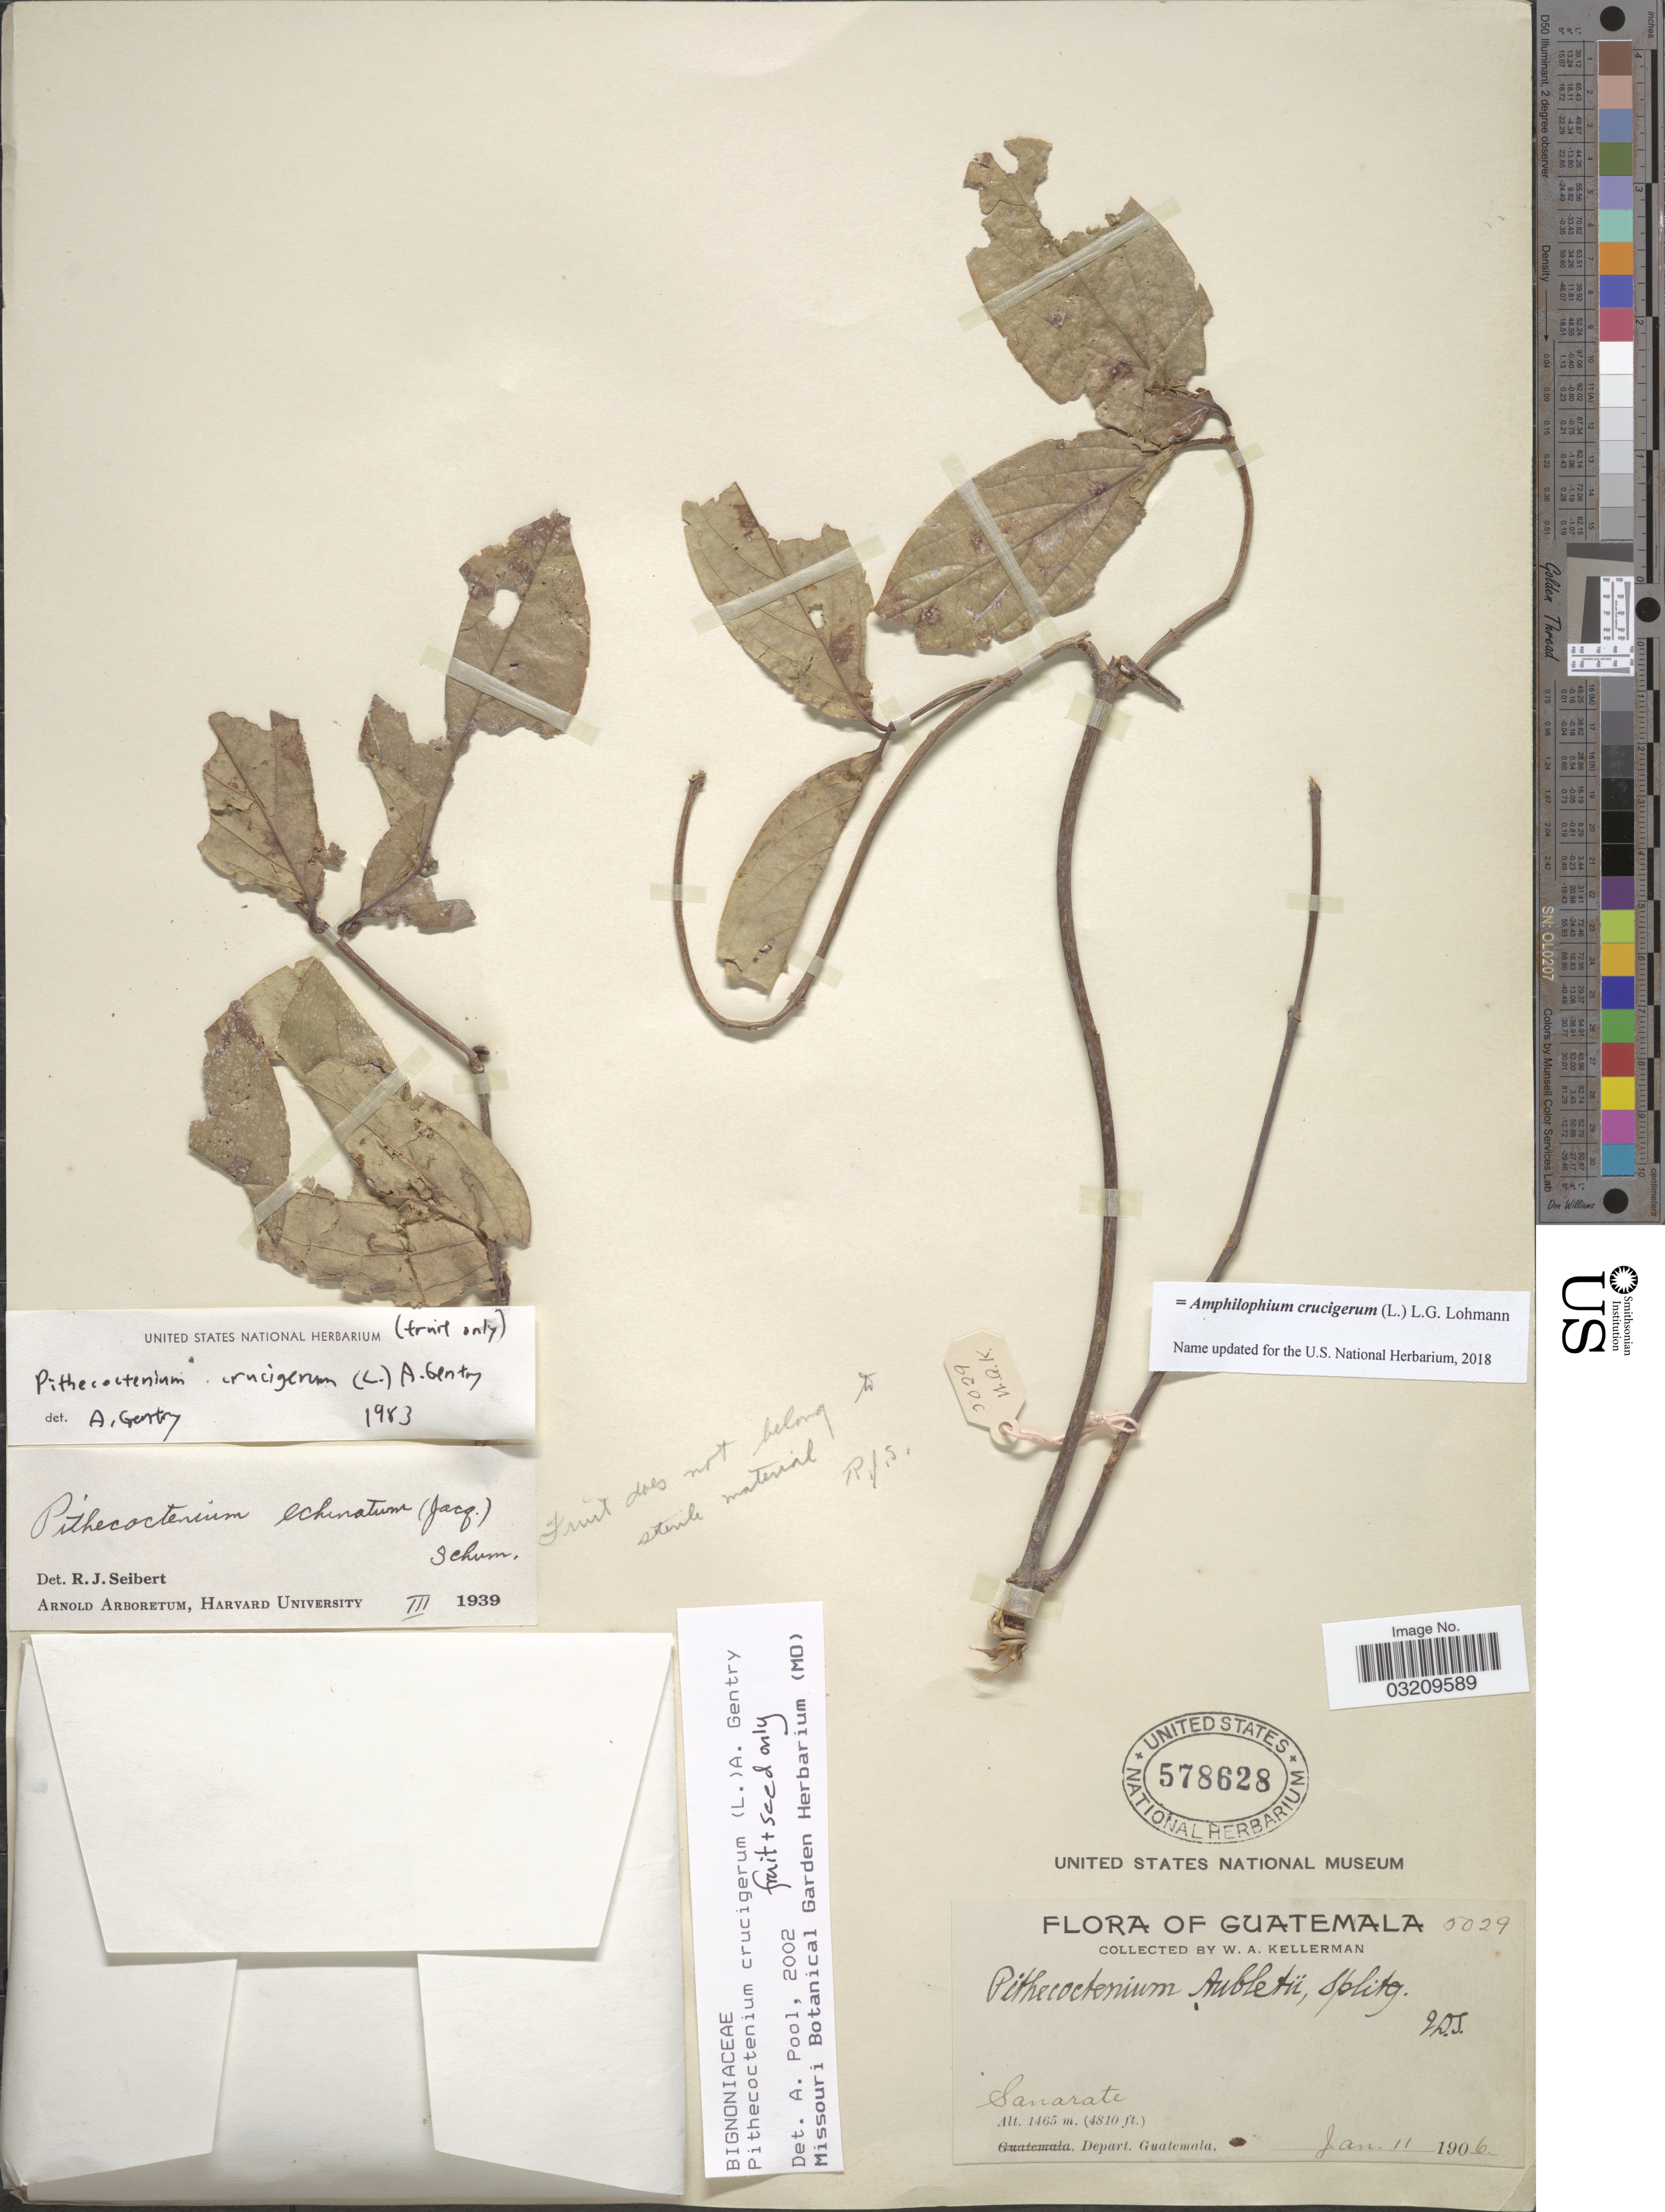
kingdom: Plantae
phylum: Tracheophyta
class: Magnoliopsida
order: Lamiales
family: Bignoniaceae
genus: Amphilophium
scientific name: Amphilophium crucigerum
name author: (L.) L.G. Lohmann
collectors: W. Kellerman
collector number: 5029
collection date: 1906-01-11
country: Guatemala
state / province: Guatemala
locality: Sanarate. Depart. Guatemala.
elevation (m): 1465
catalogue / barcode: US 578628